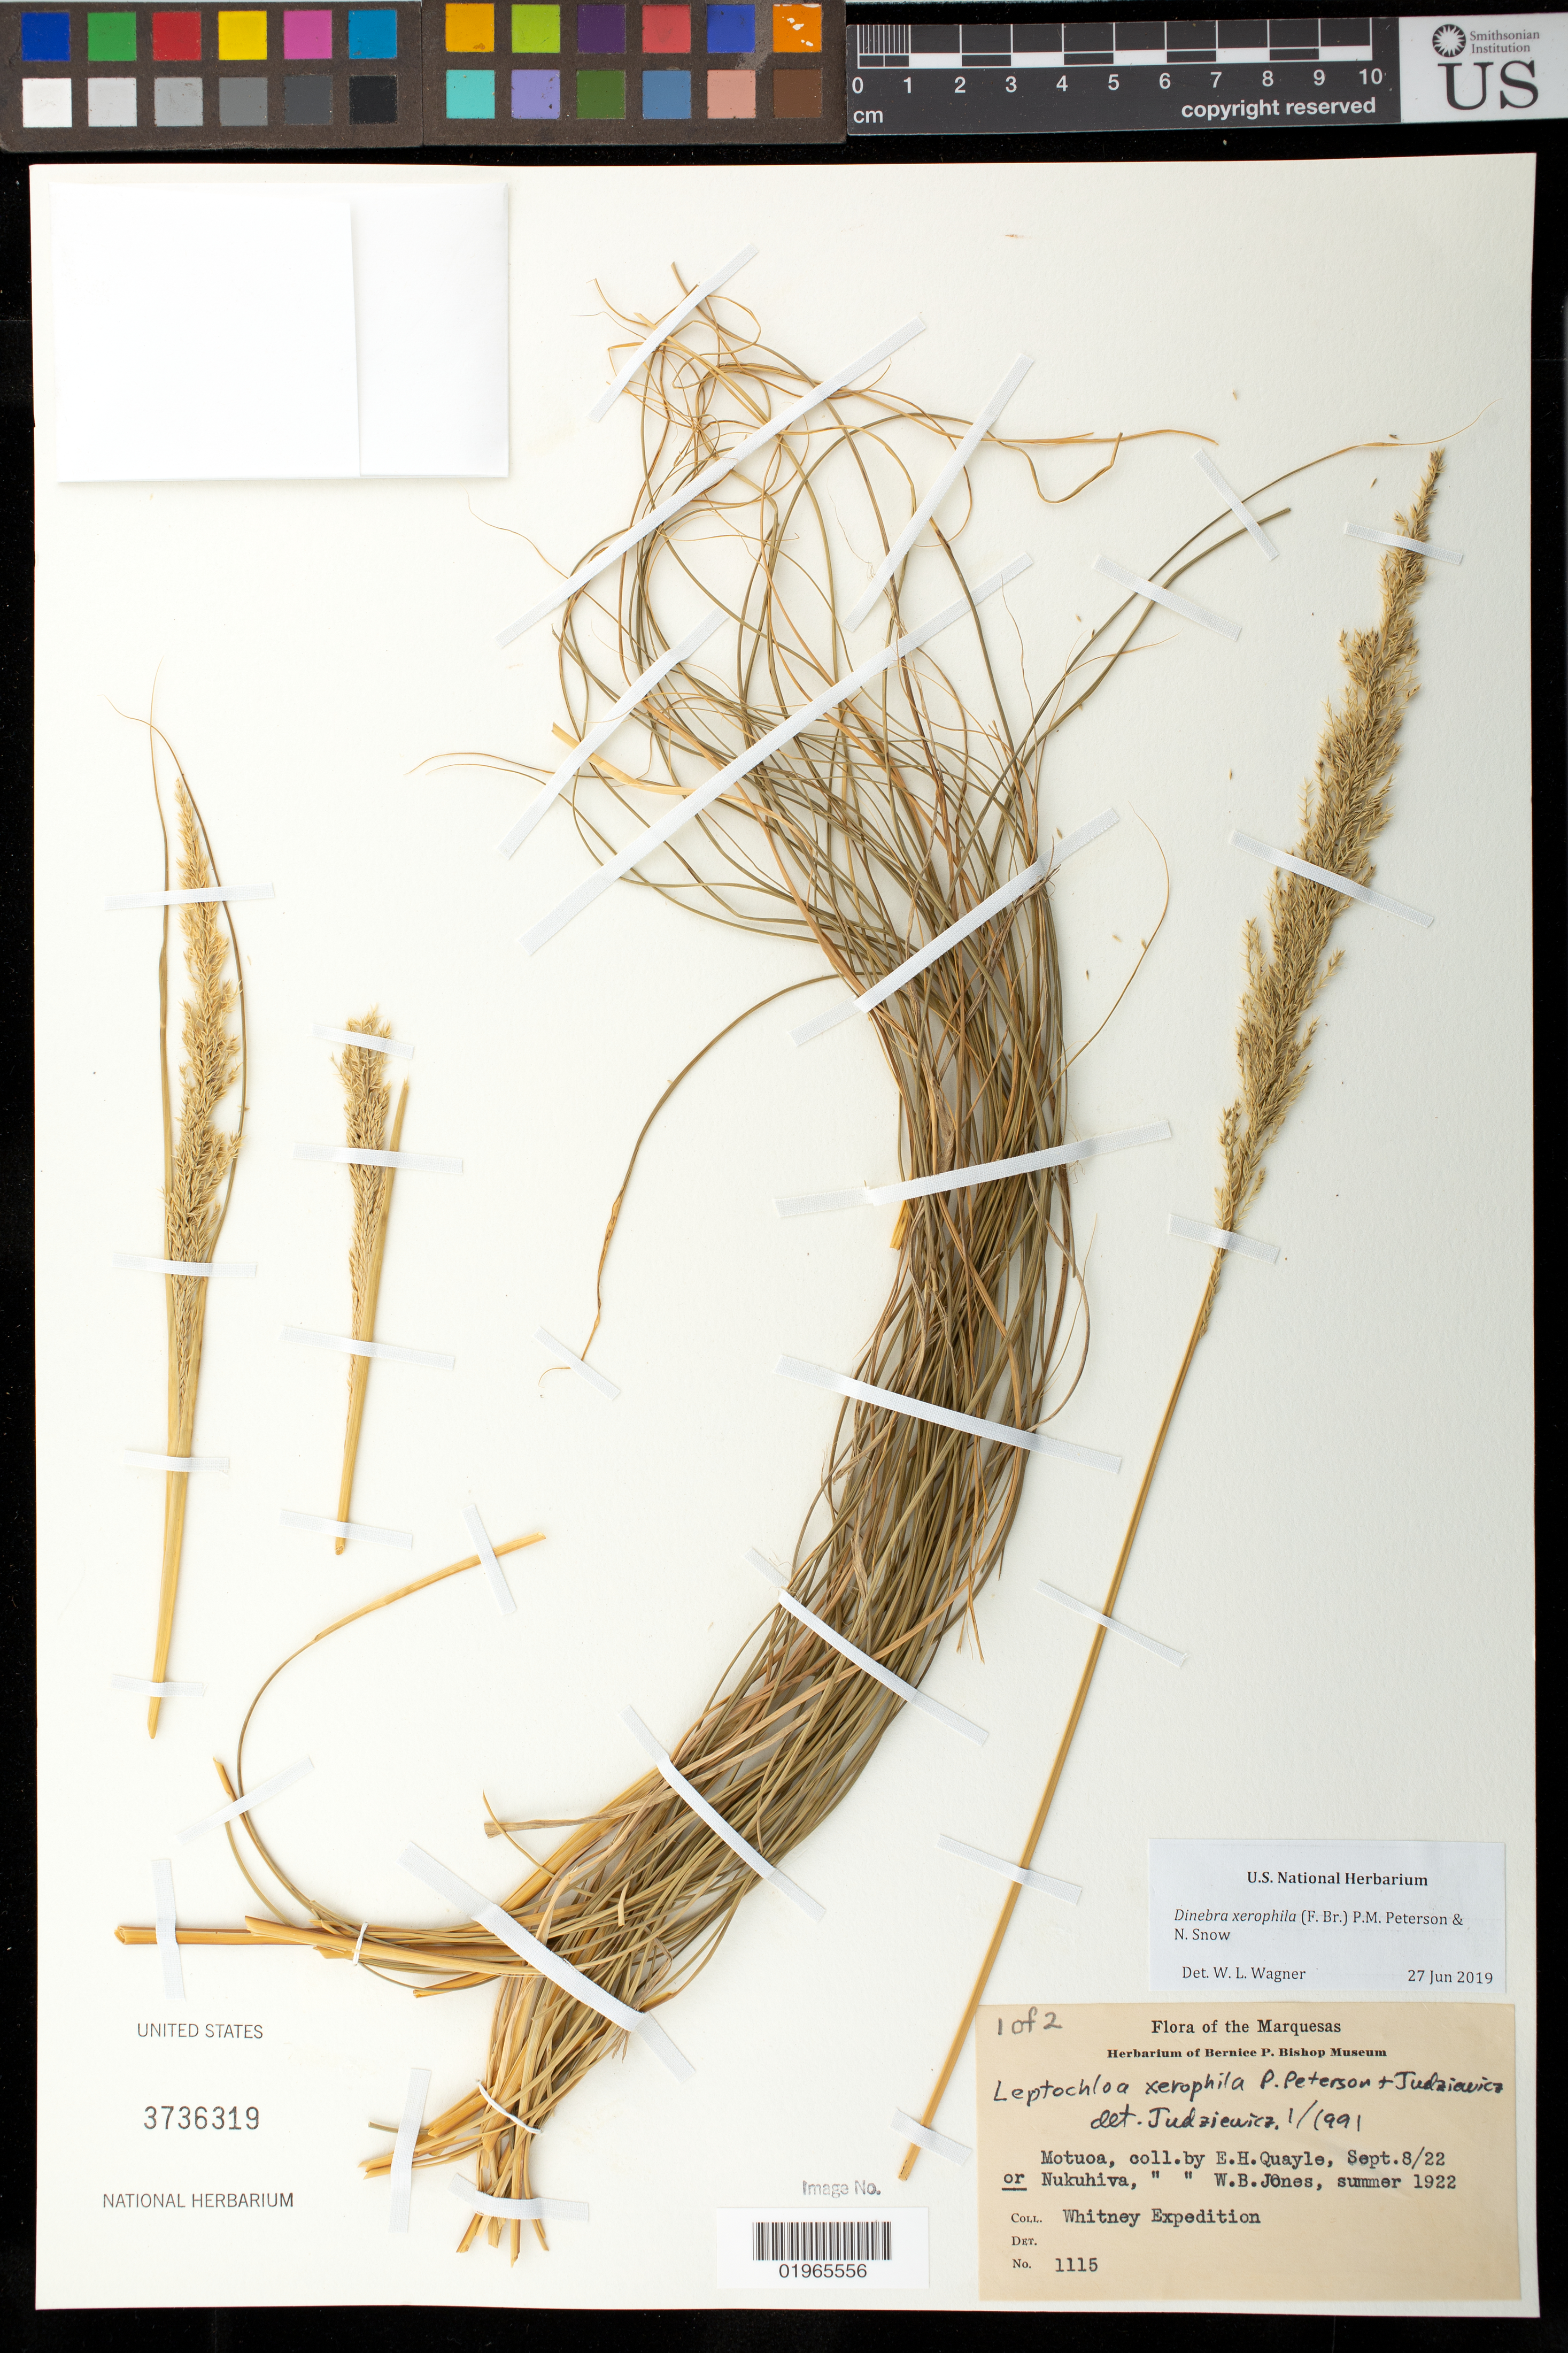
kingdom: Plantae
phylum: Tracheophyta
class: Liliopsida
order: Poales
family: Poaceae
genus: Dinebra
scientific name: Dinebra xerophila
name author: (P.M. Peterson & Judz.) P.M. Peterson & N. Snow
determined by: Wagner, W. L., (BOT), Smithsonian Institution - National Museum of Natural History (UNITED STATES)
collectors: E. Quayle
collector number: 1115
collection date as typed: Sept. 7, 1922?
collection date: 1922-09-07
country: French Polynesia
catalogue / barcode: US 3736319